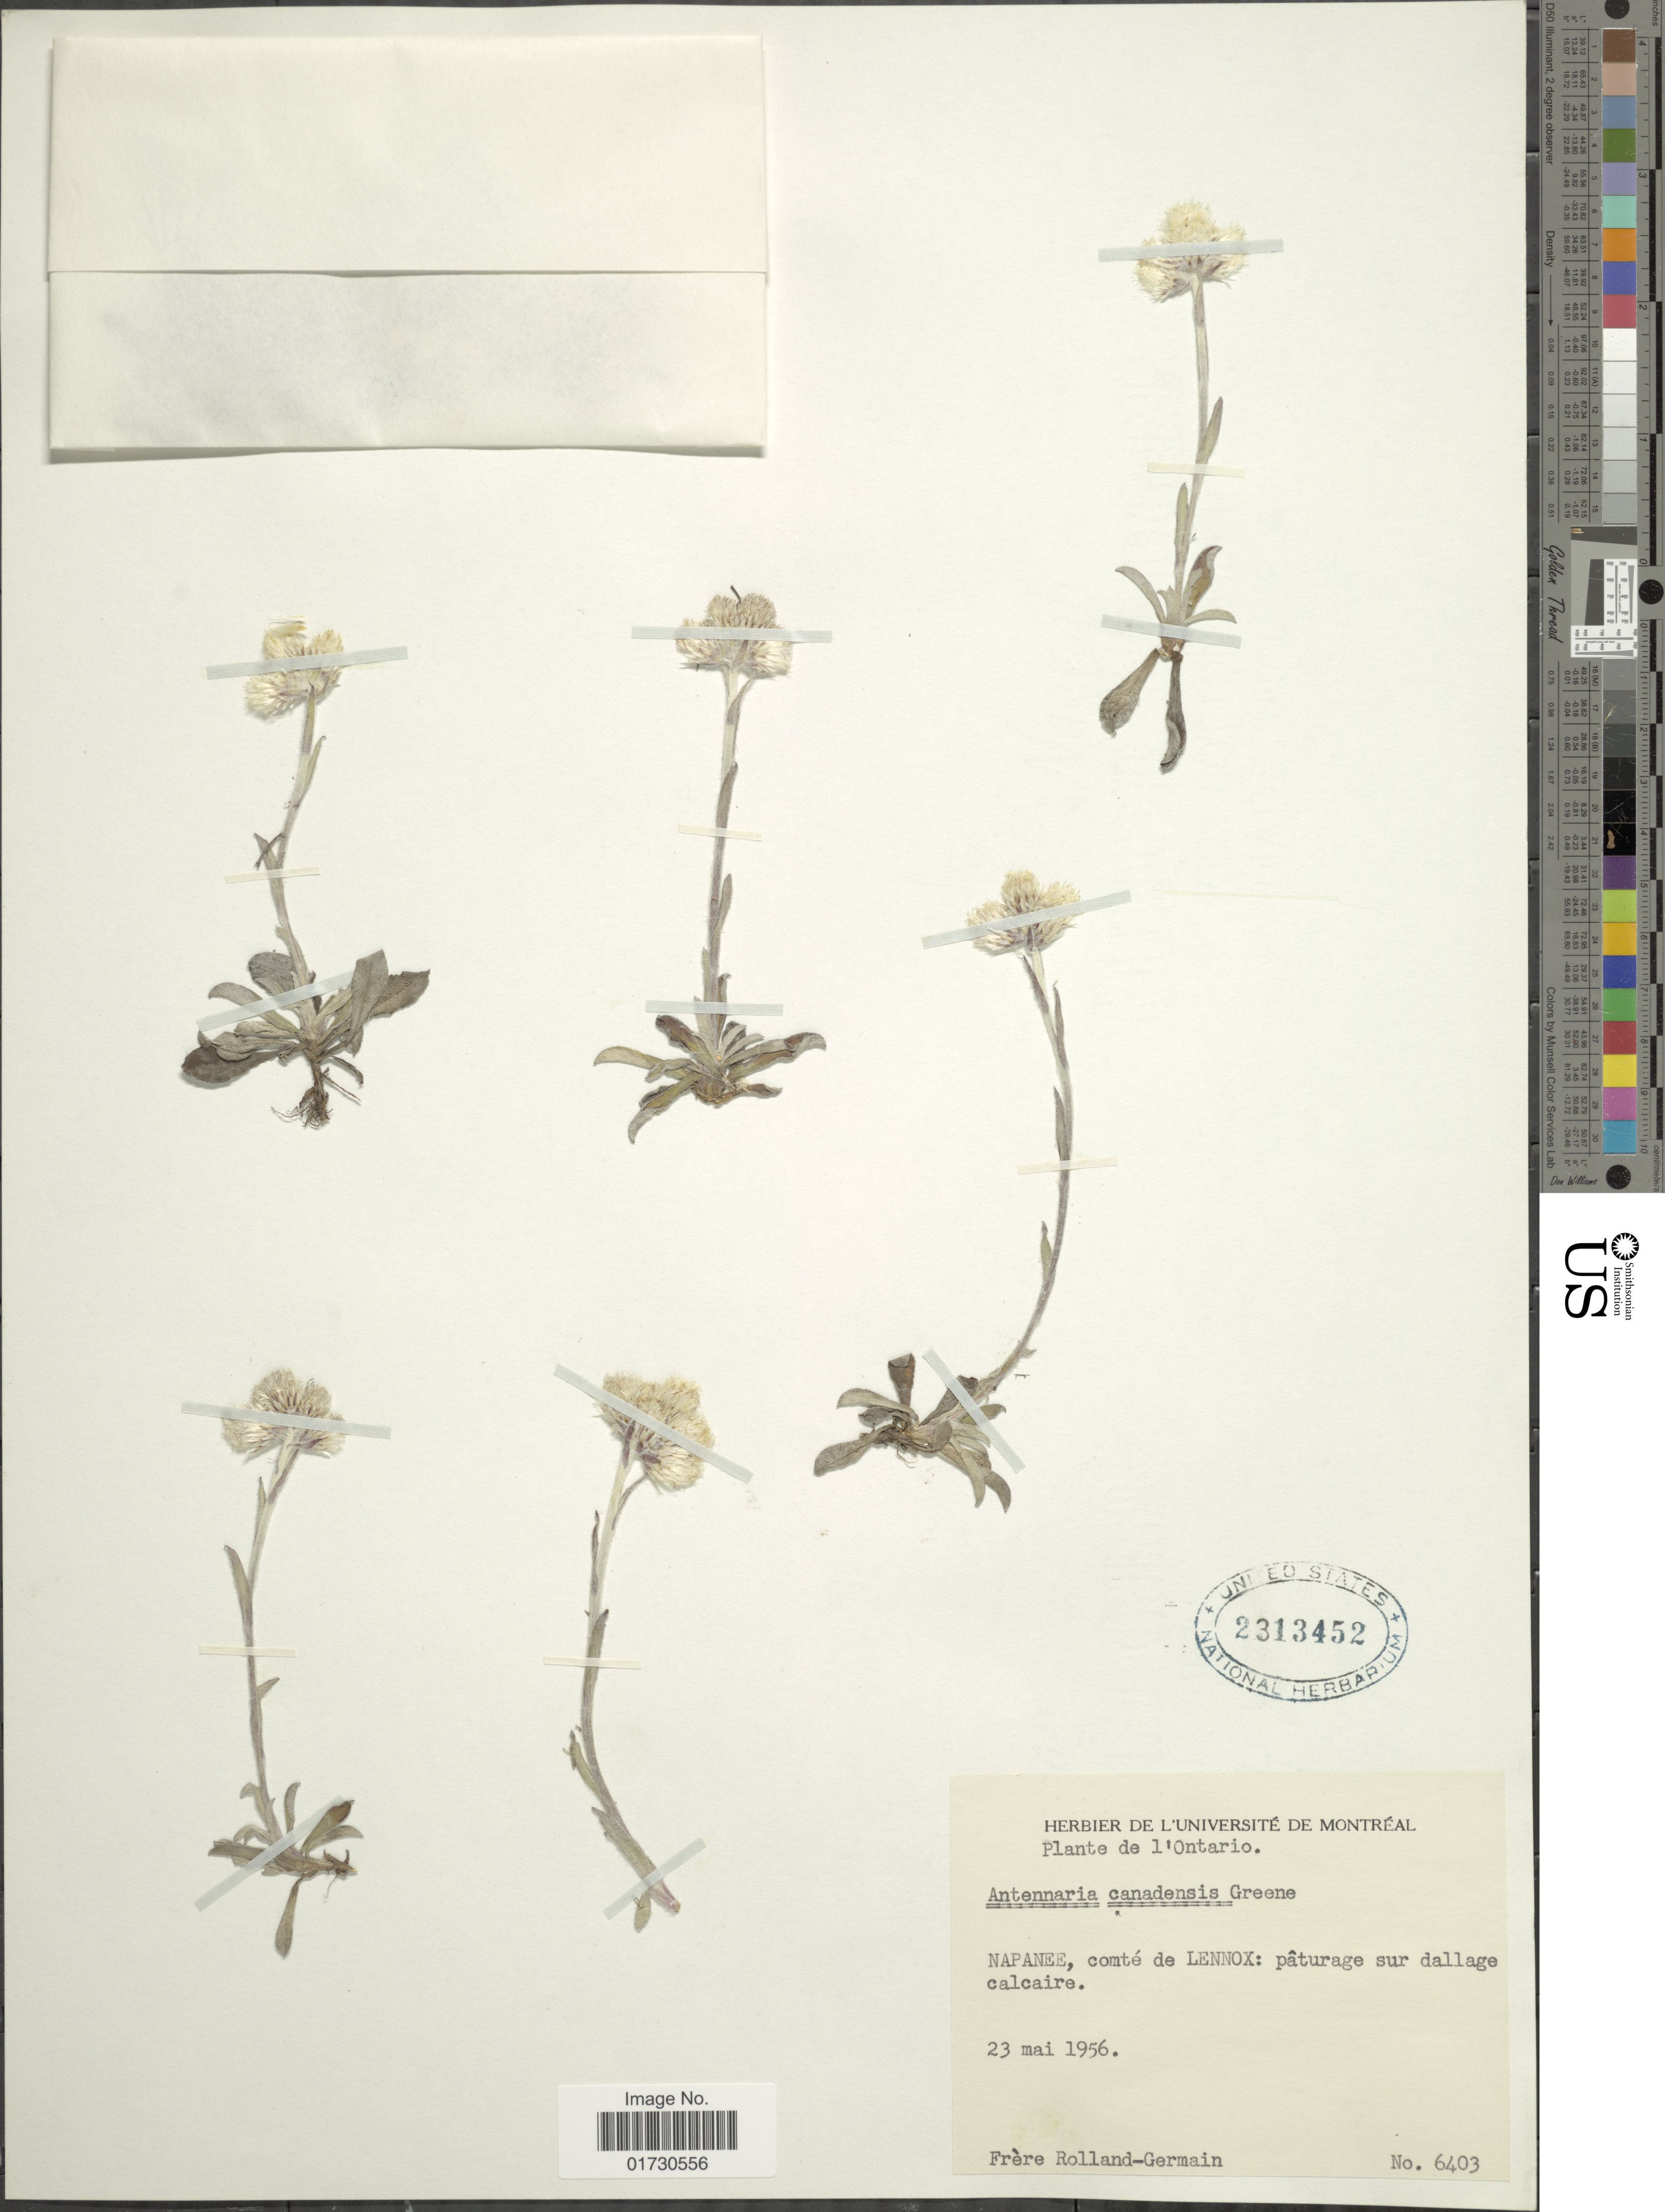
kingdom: Plantae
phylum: Tracheophyta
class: Magnoliopsida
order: Asterales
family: Asteraceae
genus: Antennaria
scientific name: Antennaria canadensis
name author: Greene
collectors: Rolland-Germain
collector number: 6403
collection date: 1956-05-23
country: Canada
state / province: Ontario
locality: Napanee, comte de Lennox: paturage sur dallage calcaire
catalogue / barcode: US 2313452